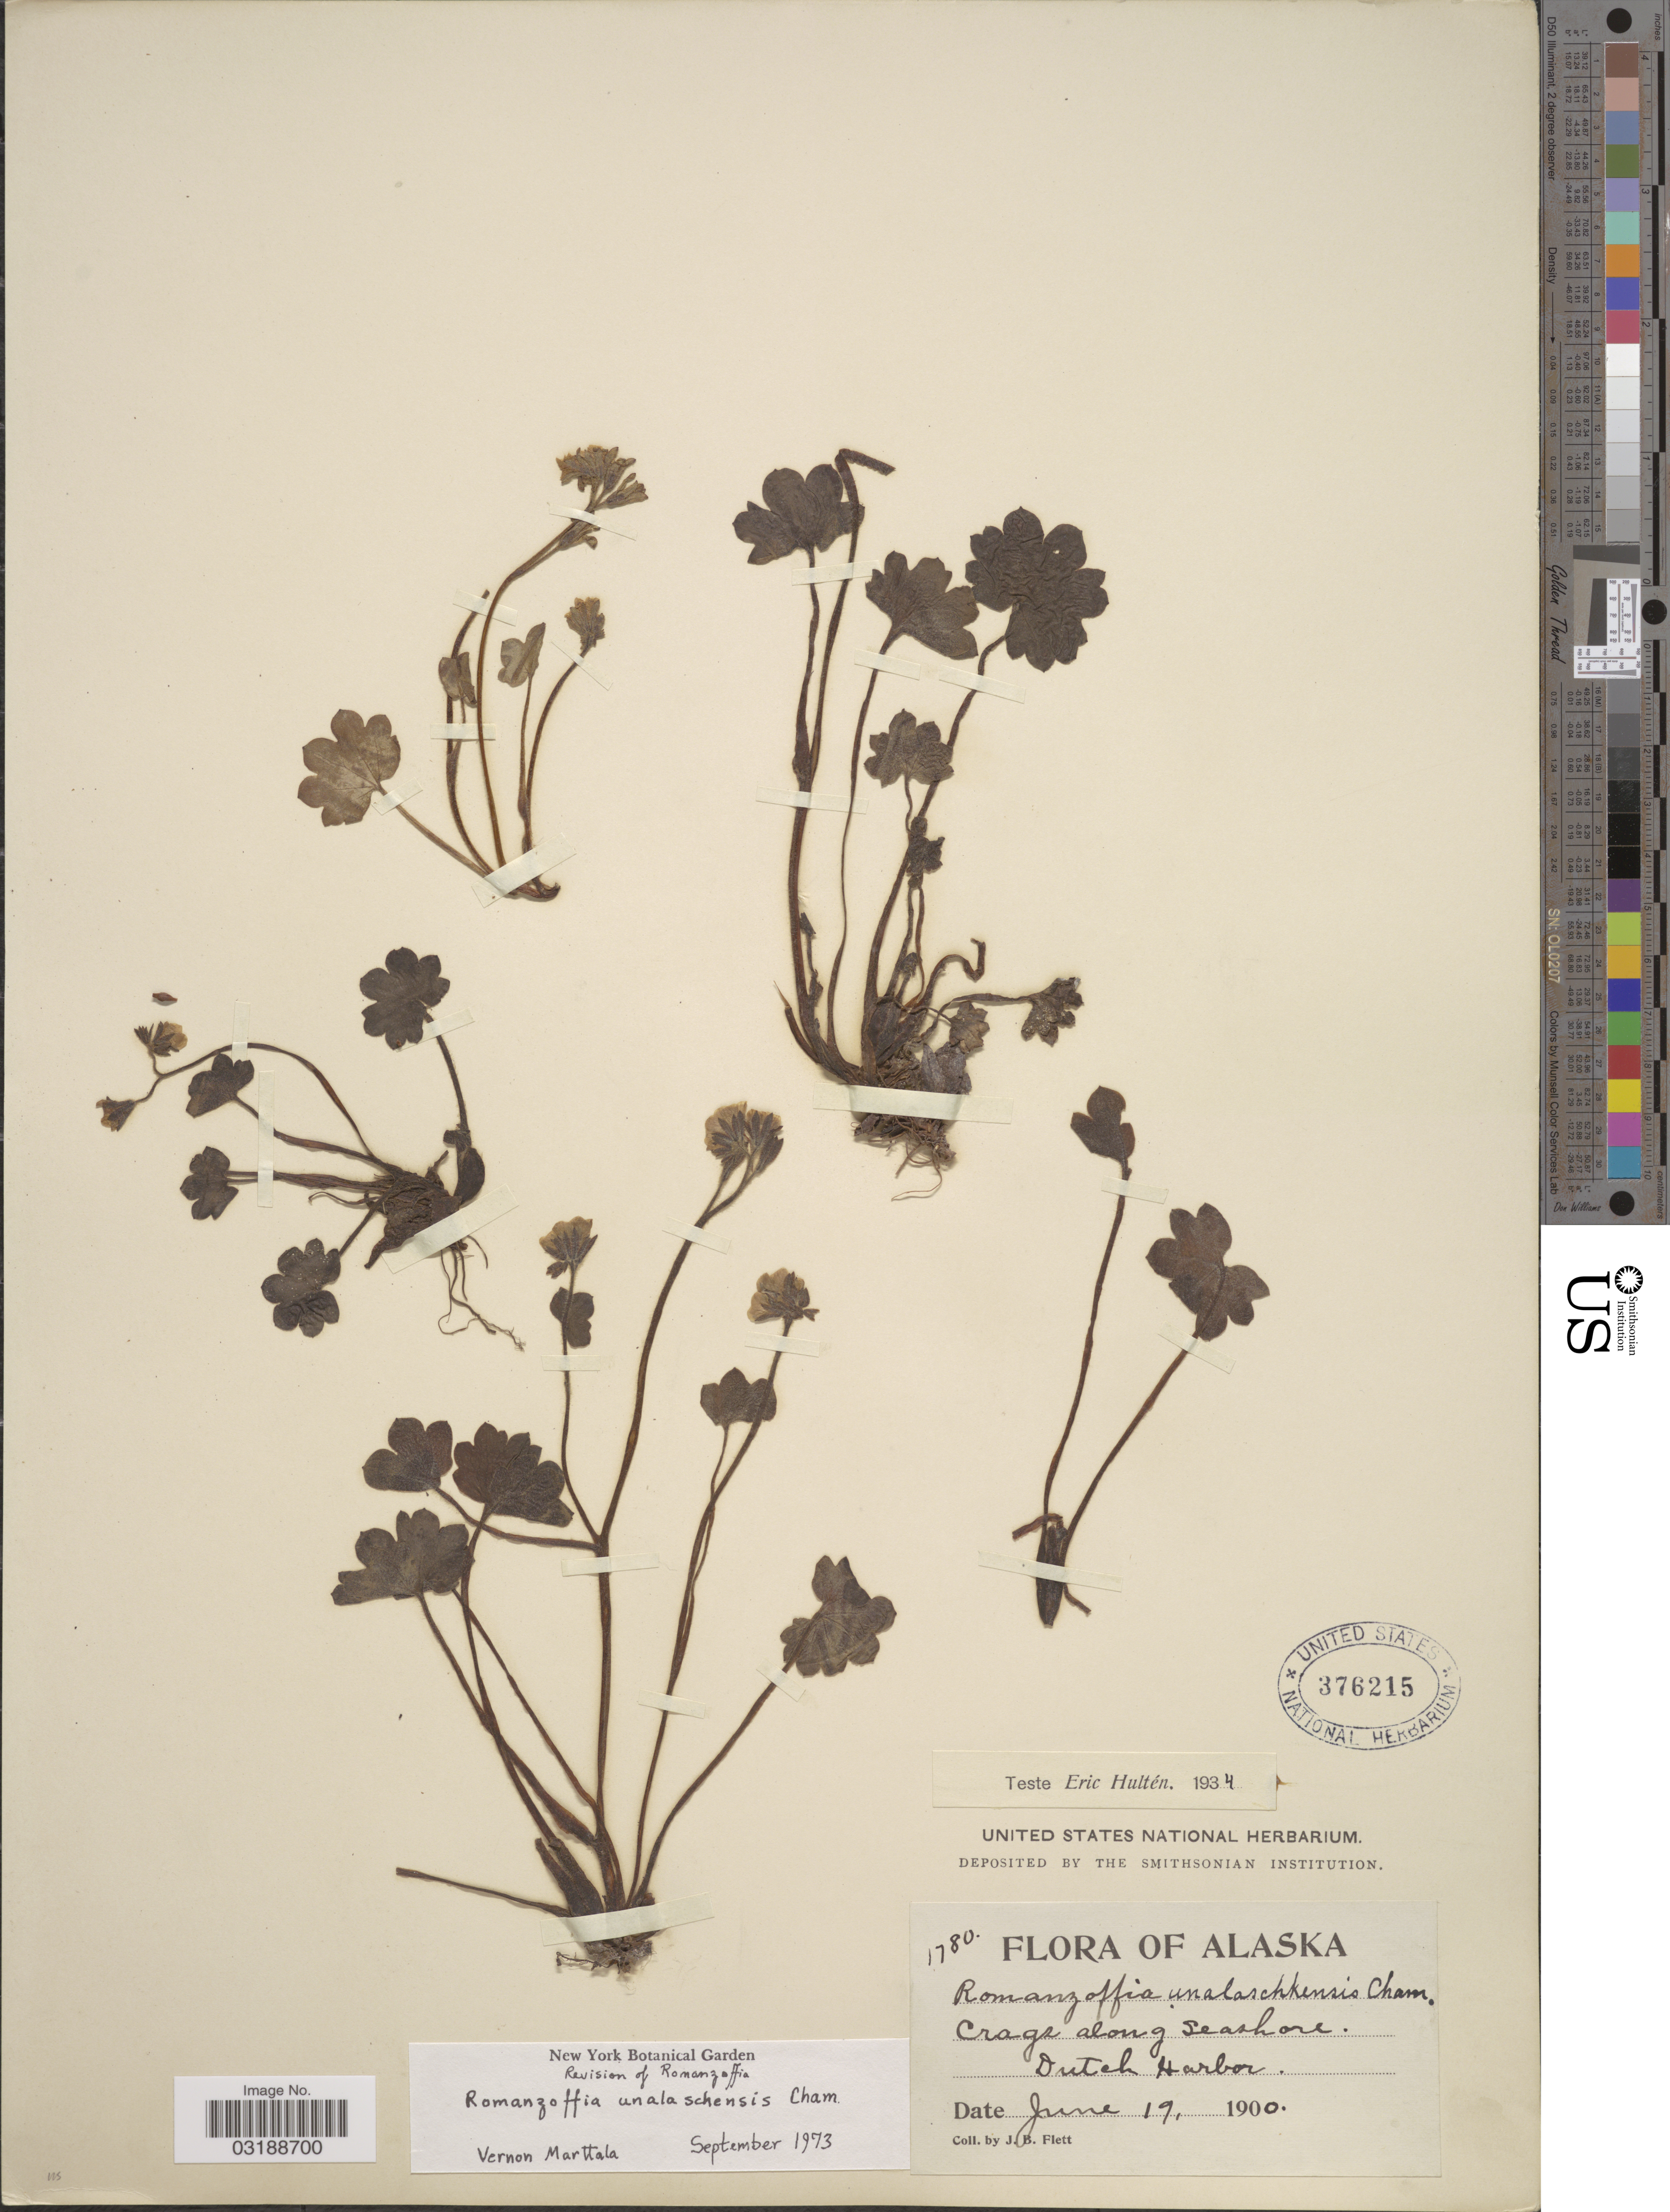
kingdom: Plantae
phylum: Tracheophyta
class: Magnoliopsida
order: Boraginales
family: Hydrophyllaceae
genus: Romanzoffia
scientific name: Romanzoffia unalaschcensis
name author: Cham.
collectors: J. Flett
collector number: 1780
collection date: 1900-06-19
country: United States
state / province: Alaska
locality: Crags along seashore. Dutch Harbor.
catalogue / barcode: US 376215